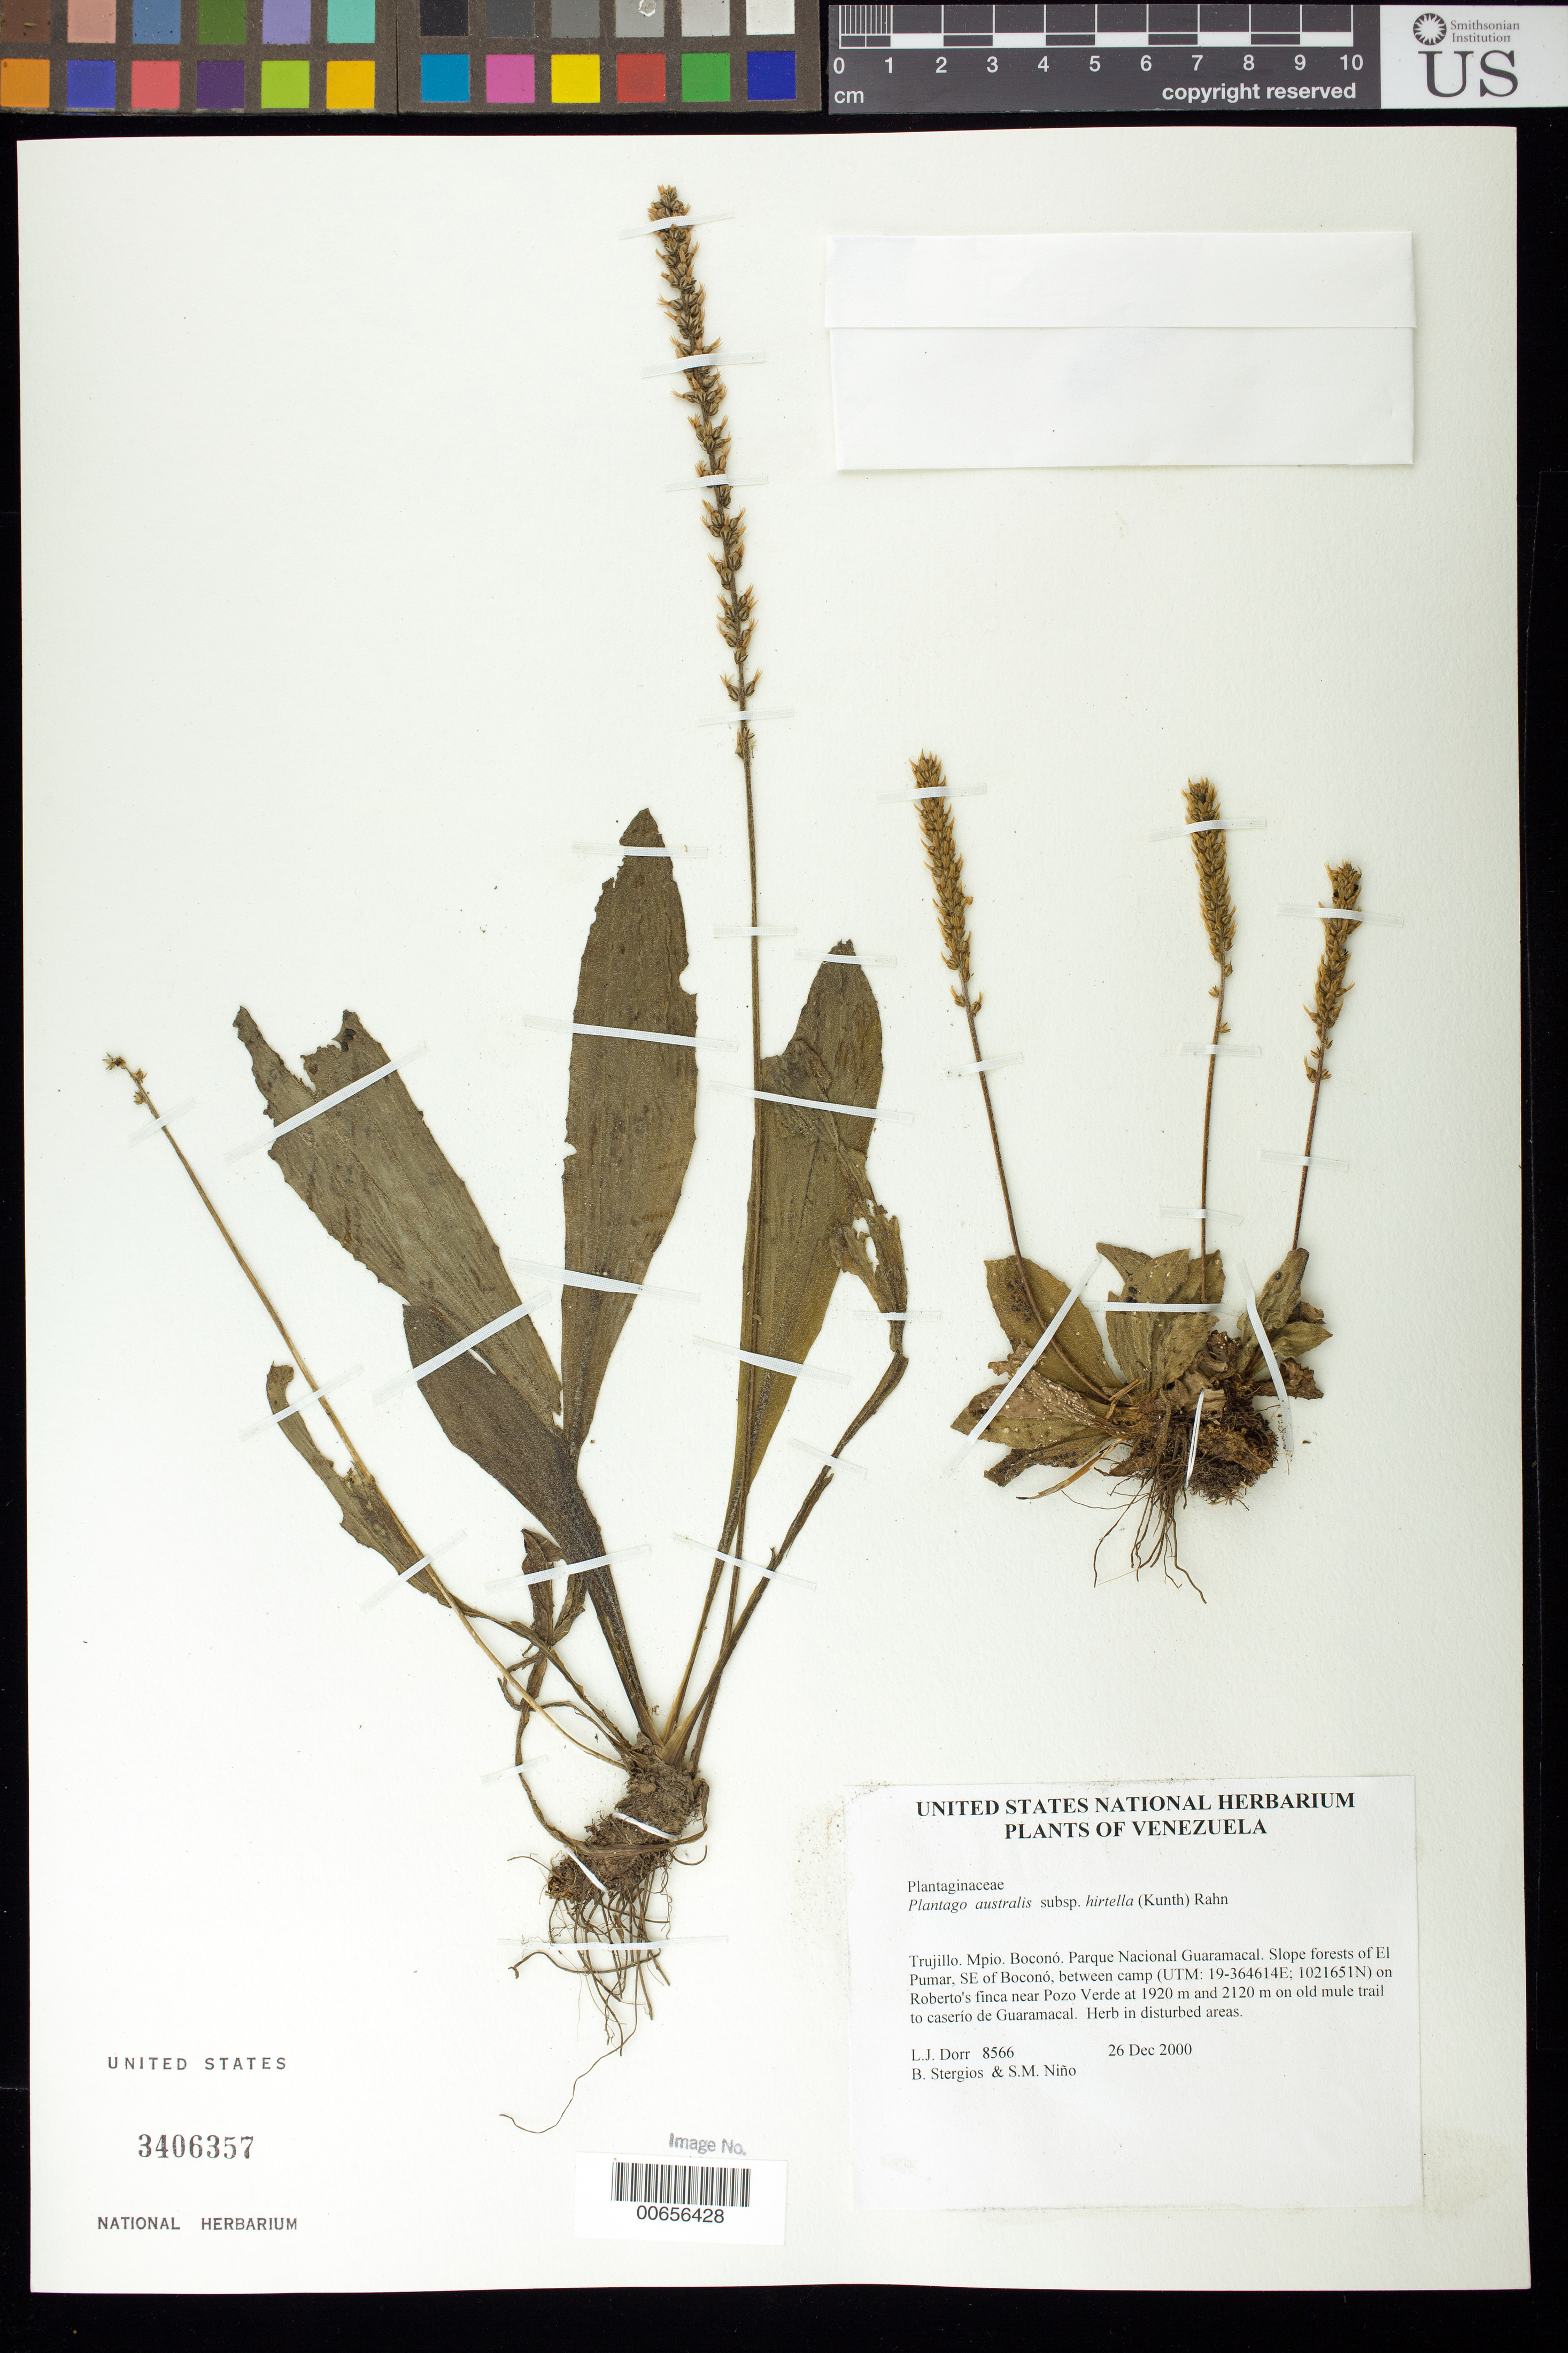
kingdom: Plantae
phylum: Tracheophyta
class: Magnoliopsida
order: Lamiales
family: Plantaginaceae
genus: Plantago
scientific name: Plantago australis subsp. hirtella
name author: (Kunth) Rahn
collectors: L. J. Dorr, B. G. Stergios & S. M. Niño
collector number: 8566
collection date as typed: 26 Dec 2000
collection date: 2000-12-26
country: Venezuela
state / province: Trujillo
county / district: Boconó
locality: Parque Nacional Guaramacal. El Pumar, SE of Boconó, between camp on Roberto's finca near Pozo Verde at 1920 m and 2120 m on old mule trail to caserío de Guaramacal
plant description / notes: PORT, US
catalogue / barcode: US 3406357